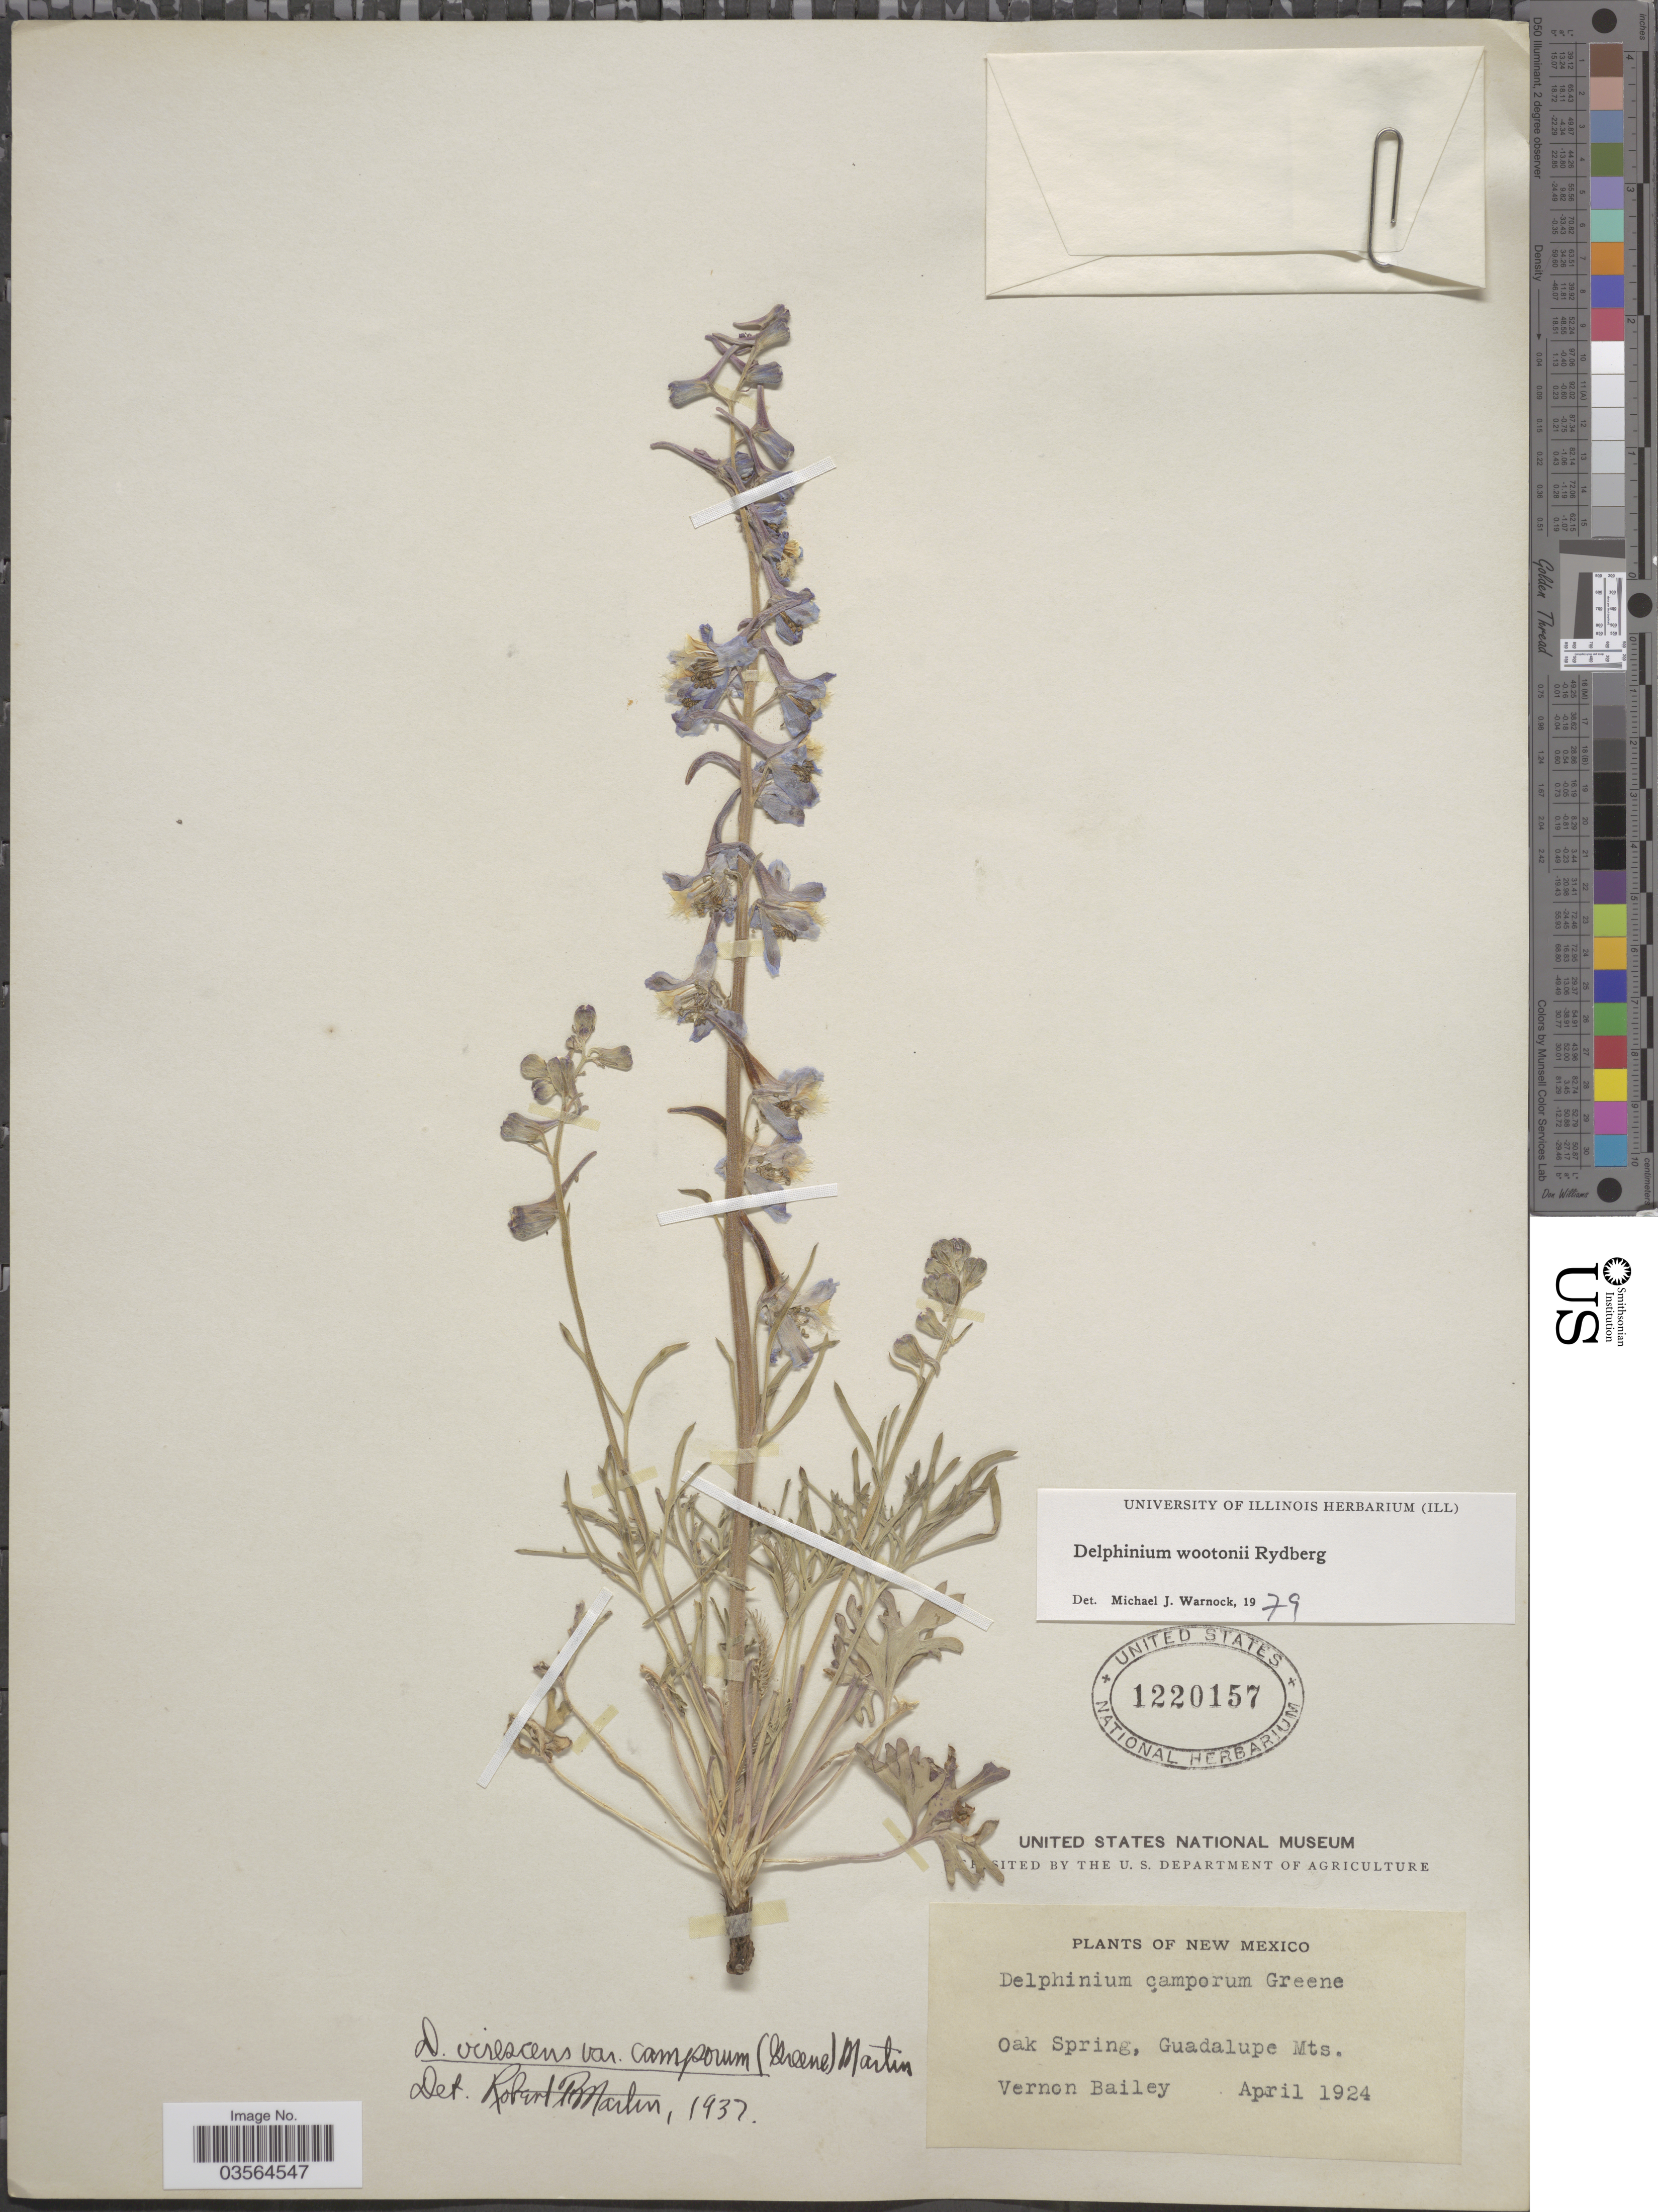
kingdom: Plantae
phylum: Tracheophyta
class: Magnoliopsida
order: Ranunculales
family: Ranunculaceae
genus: Delphinium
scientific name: Delphinium wootonii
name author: Rydb.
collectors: V. O. Bailey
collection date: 1924-04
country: United States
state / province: New Mexico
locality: Oak Spring, Guadalupe Mts.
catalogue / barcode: US 1220157